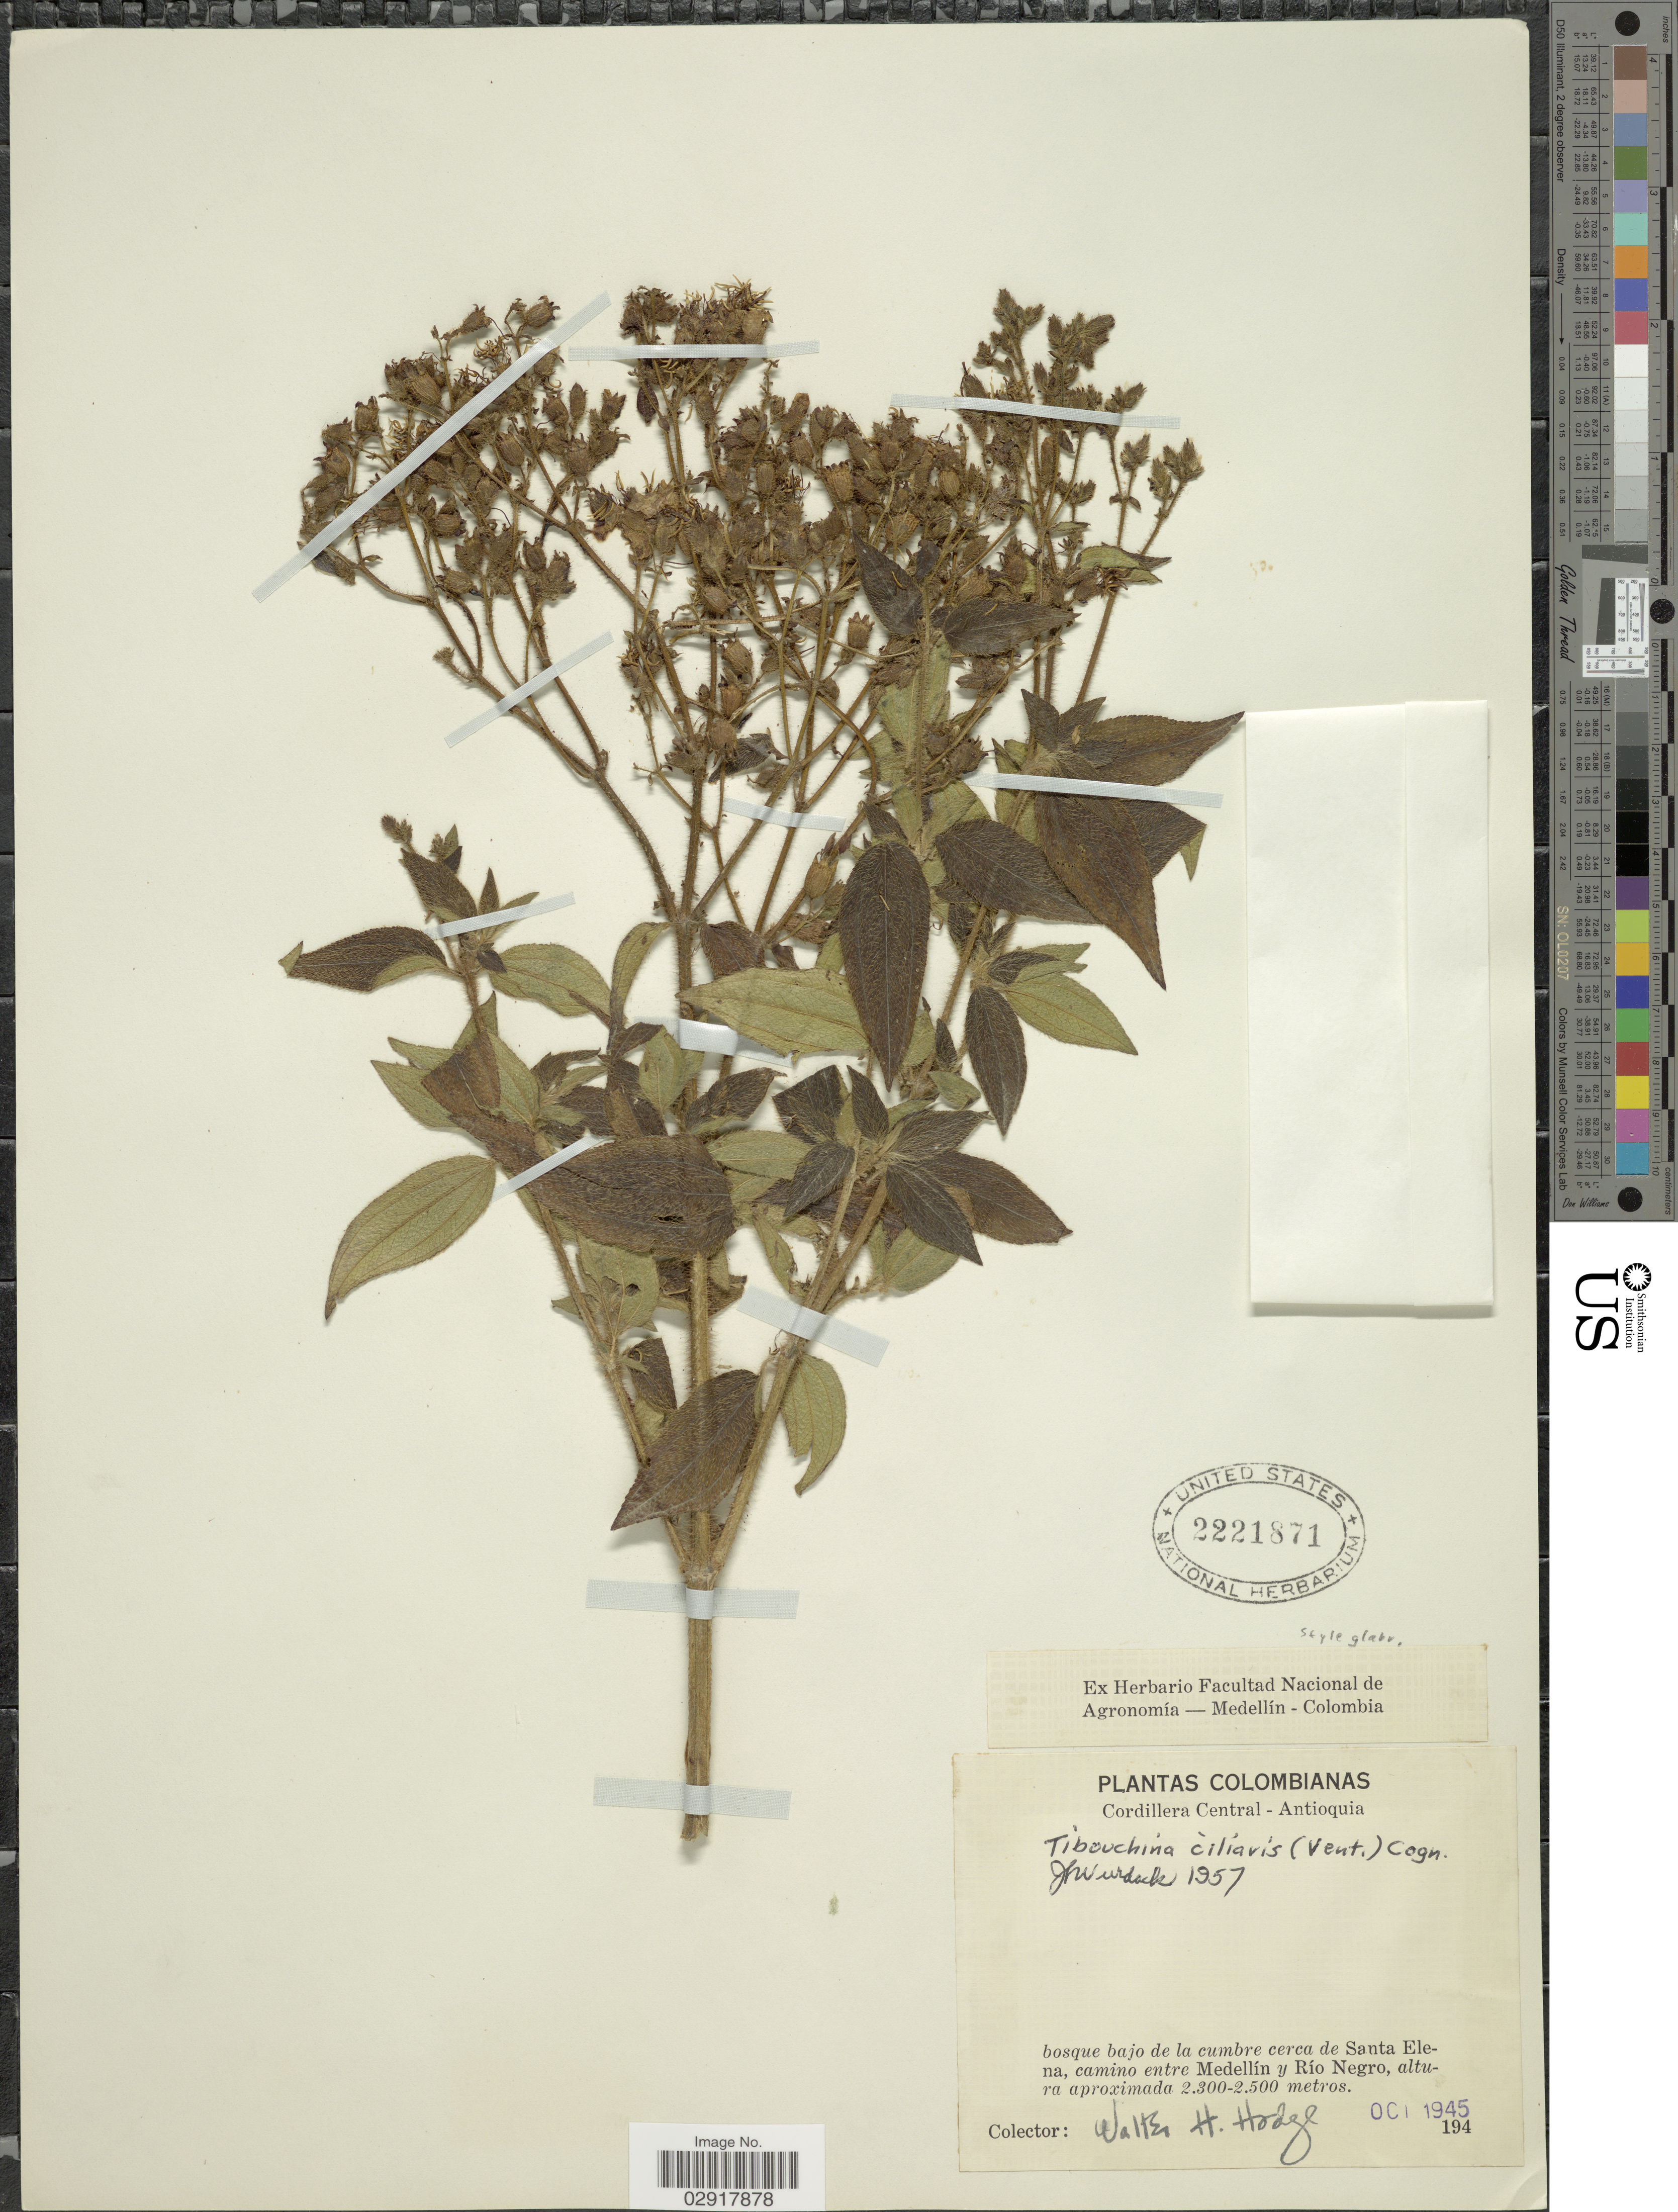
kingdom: Plantae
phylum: Tracheophyta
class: Magnoliopsida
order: Myrtales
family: Melastomataceae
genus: Chaetogastra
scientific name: Chaetogastra ciliaris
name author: (Vent.) DC.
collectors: W. Hodge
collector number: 194?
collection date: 1945-10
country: Colombia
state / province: Antioquia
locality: Cordillera Central - Antioquia. Bosque bajo de la cumbre cerca de Santa Elena, camino entre Medellín y Río Negro.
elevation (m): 2300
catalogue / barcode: US 2221871